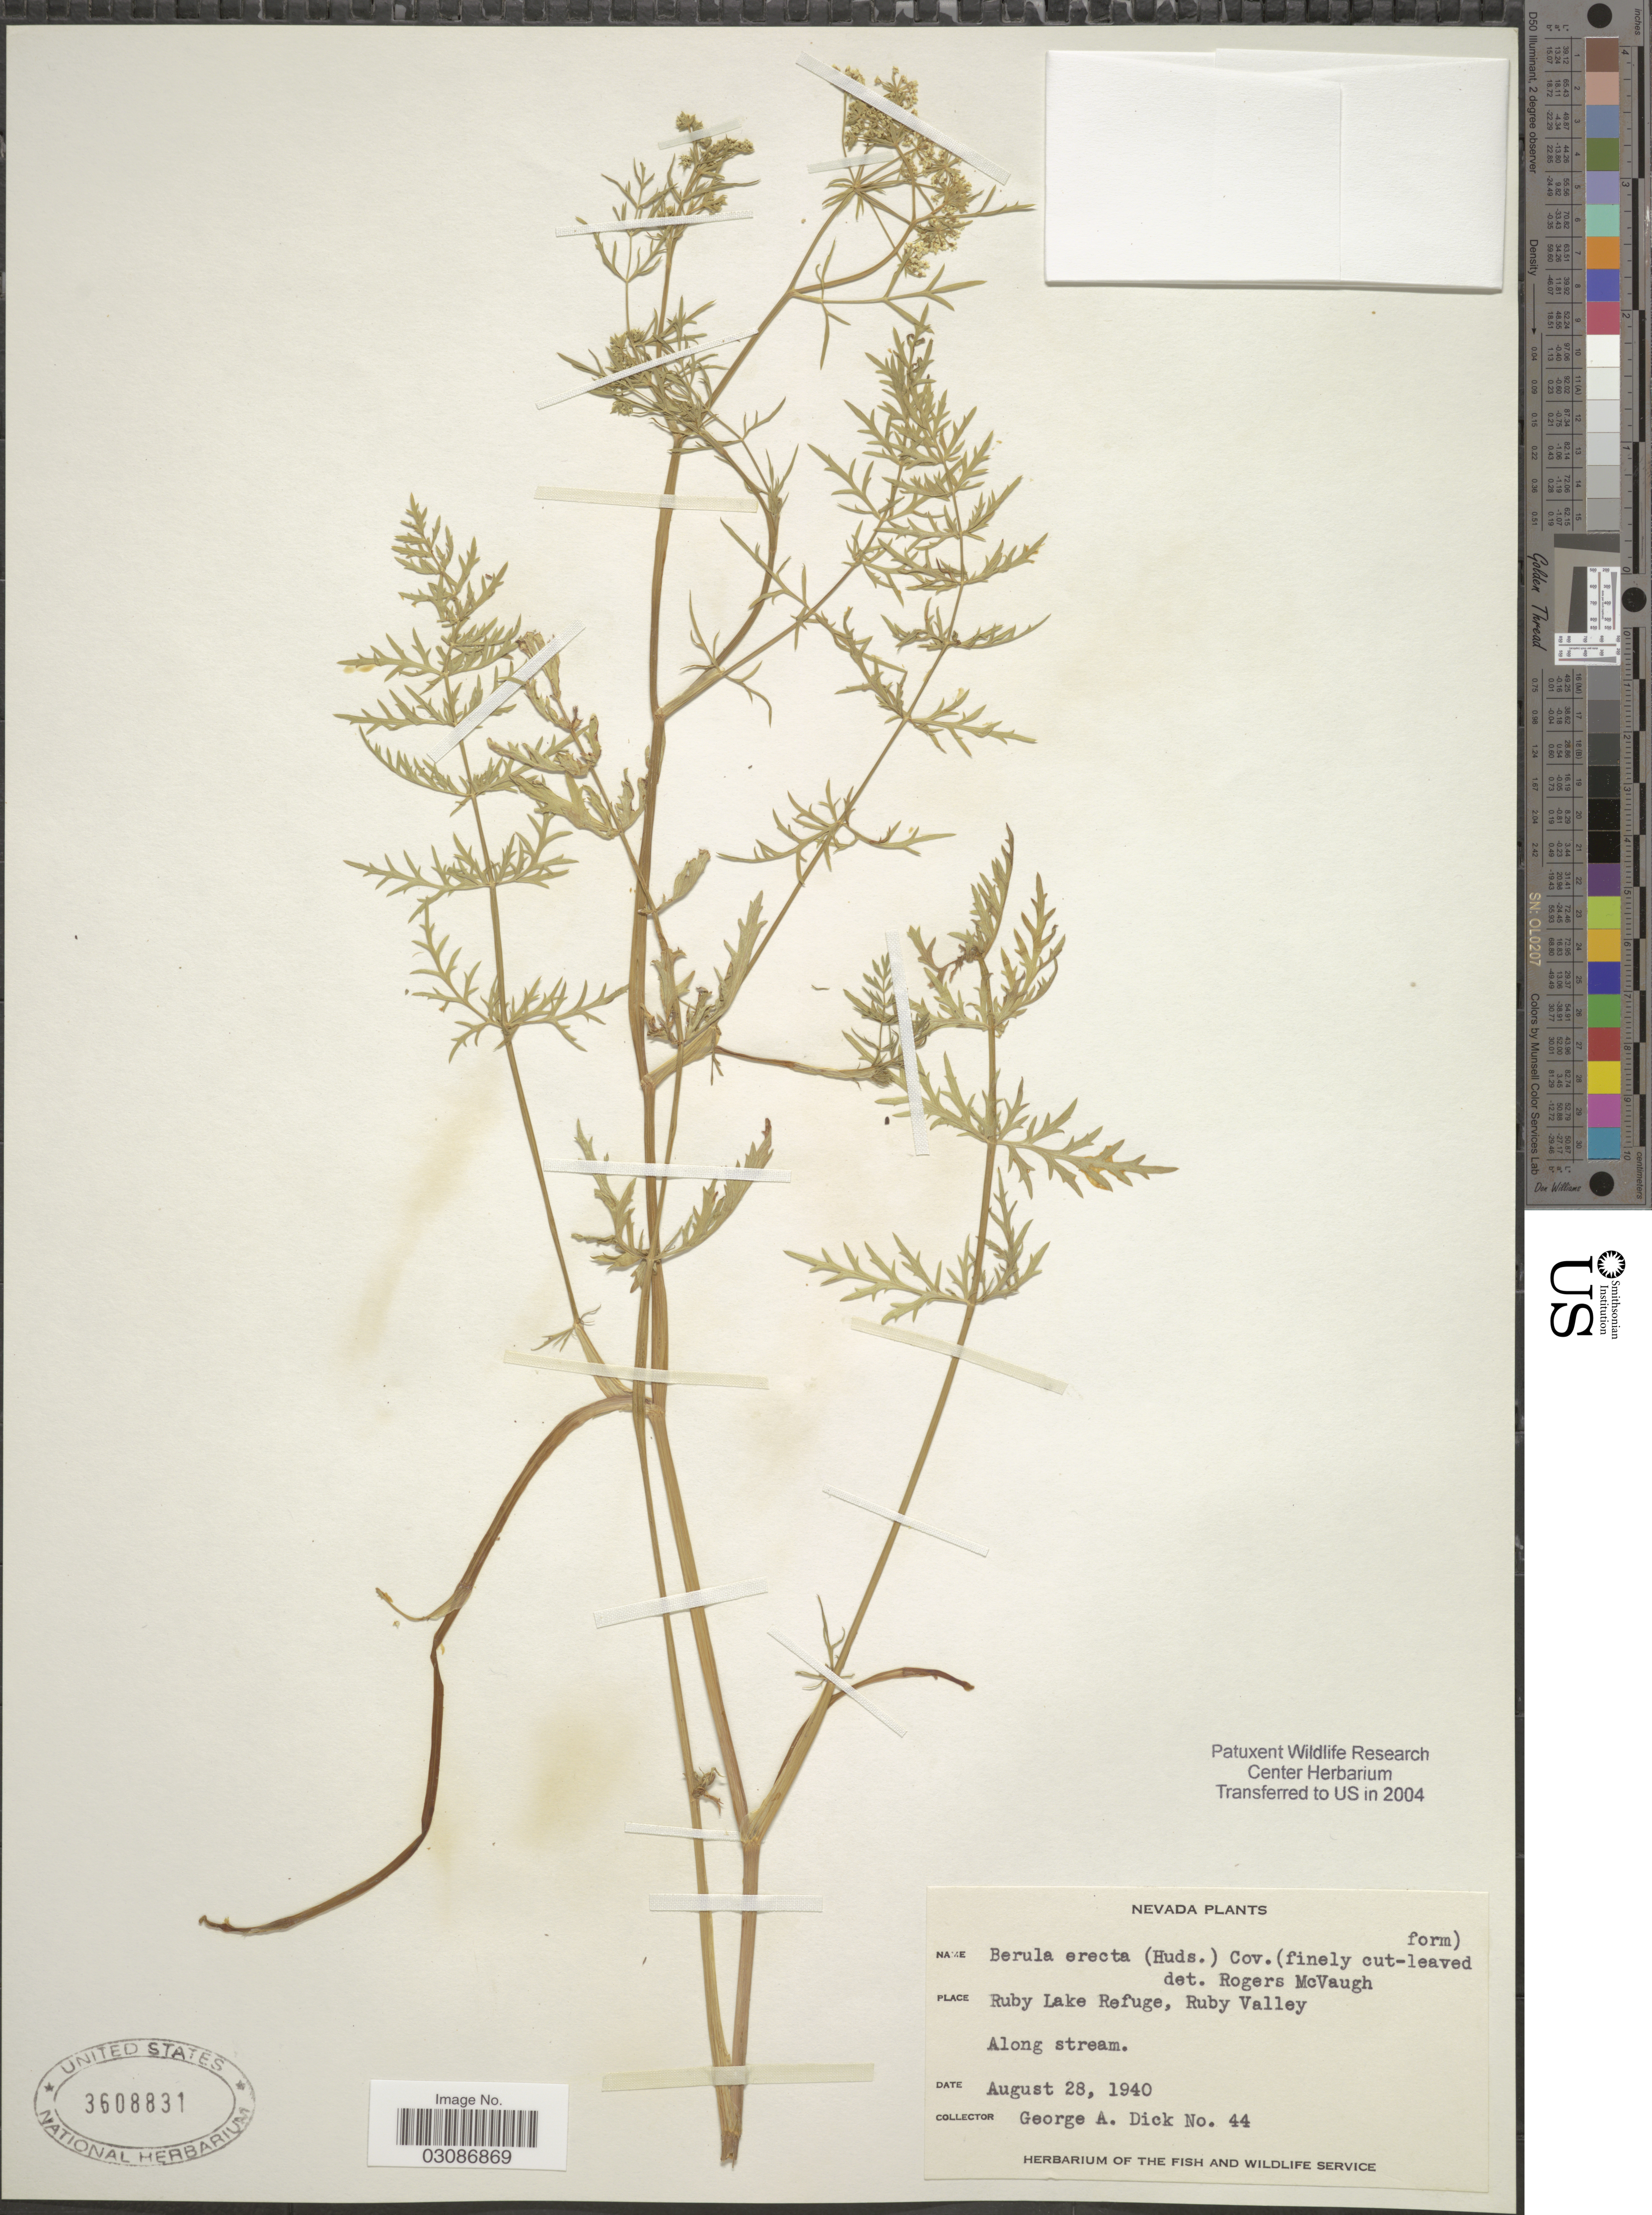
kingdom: Plantae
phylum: Tracheophyta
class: Magnoliopsida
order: Apiales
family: Apiaceae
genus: Berula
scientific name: Berula erecta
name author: (Huds.) Coville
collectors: G. Dick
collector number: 44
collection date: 1940-08-28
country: United States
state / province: Nevada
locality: Ruby Lake Refuge, Ruby Valley.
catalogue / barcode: US 3608831